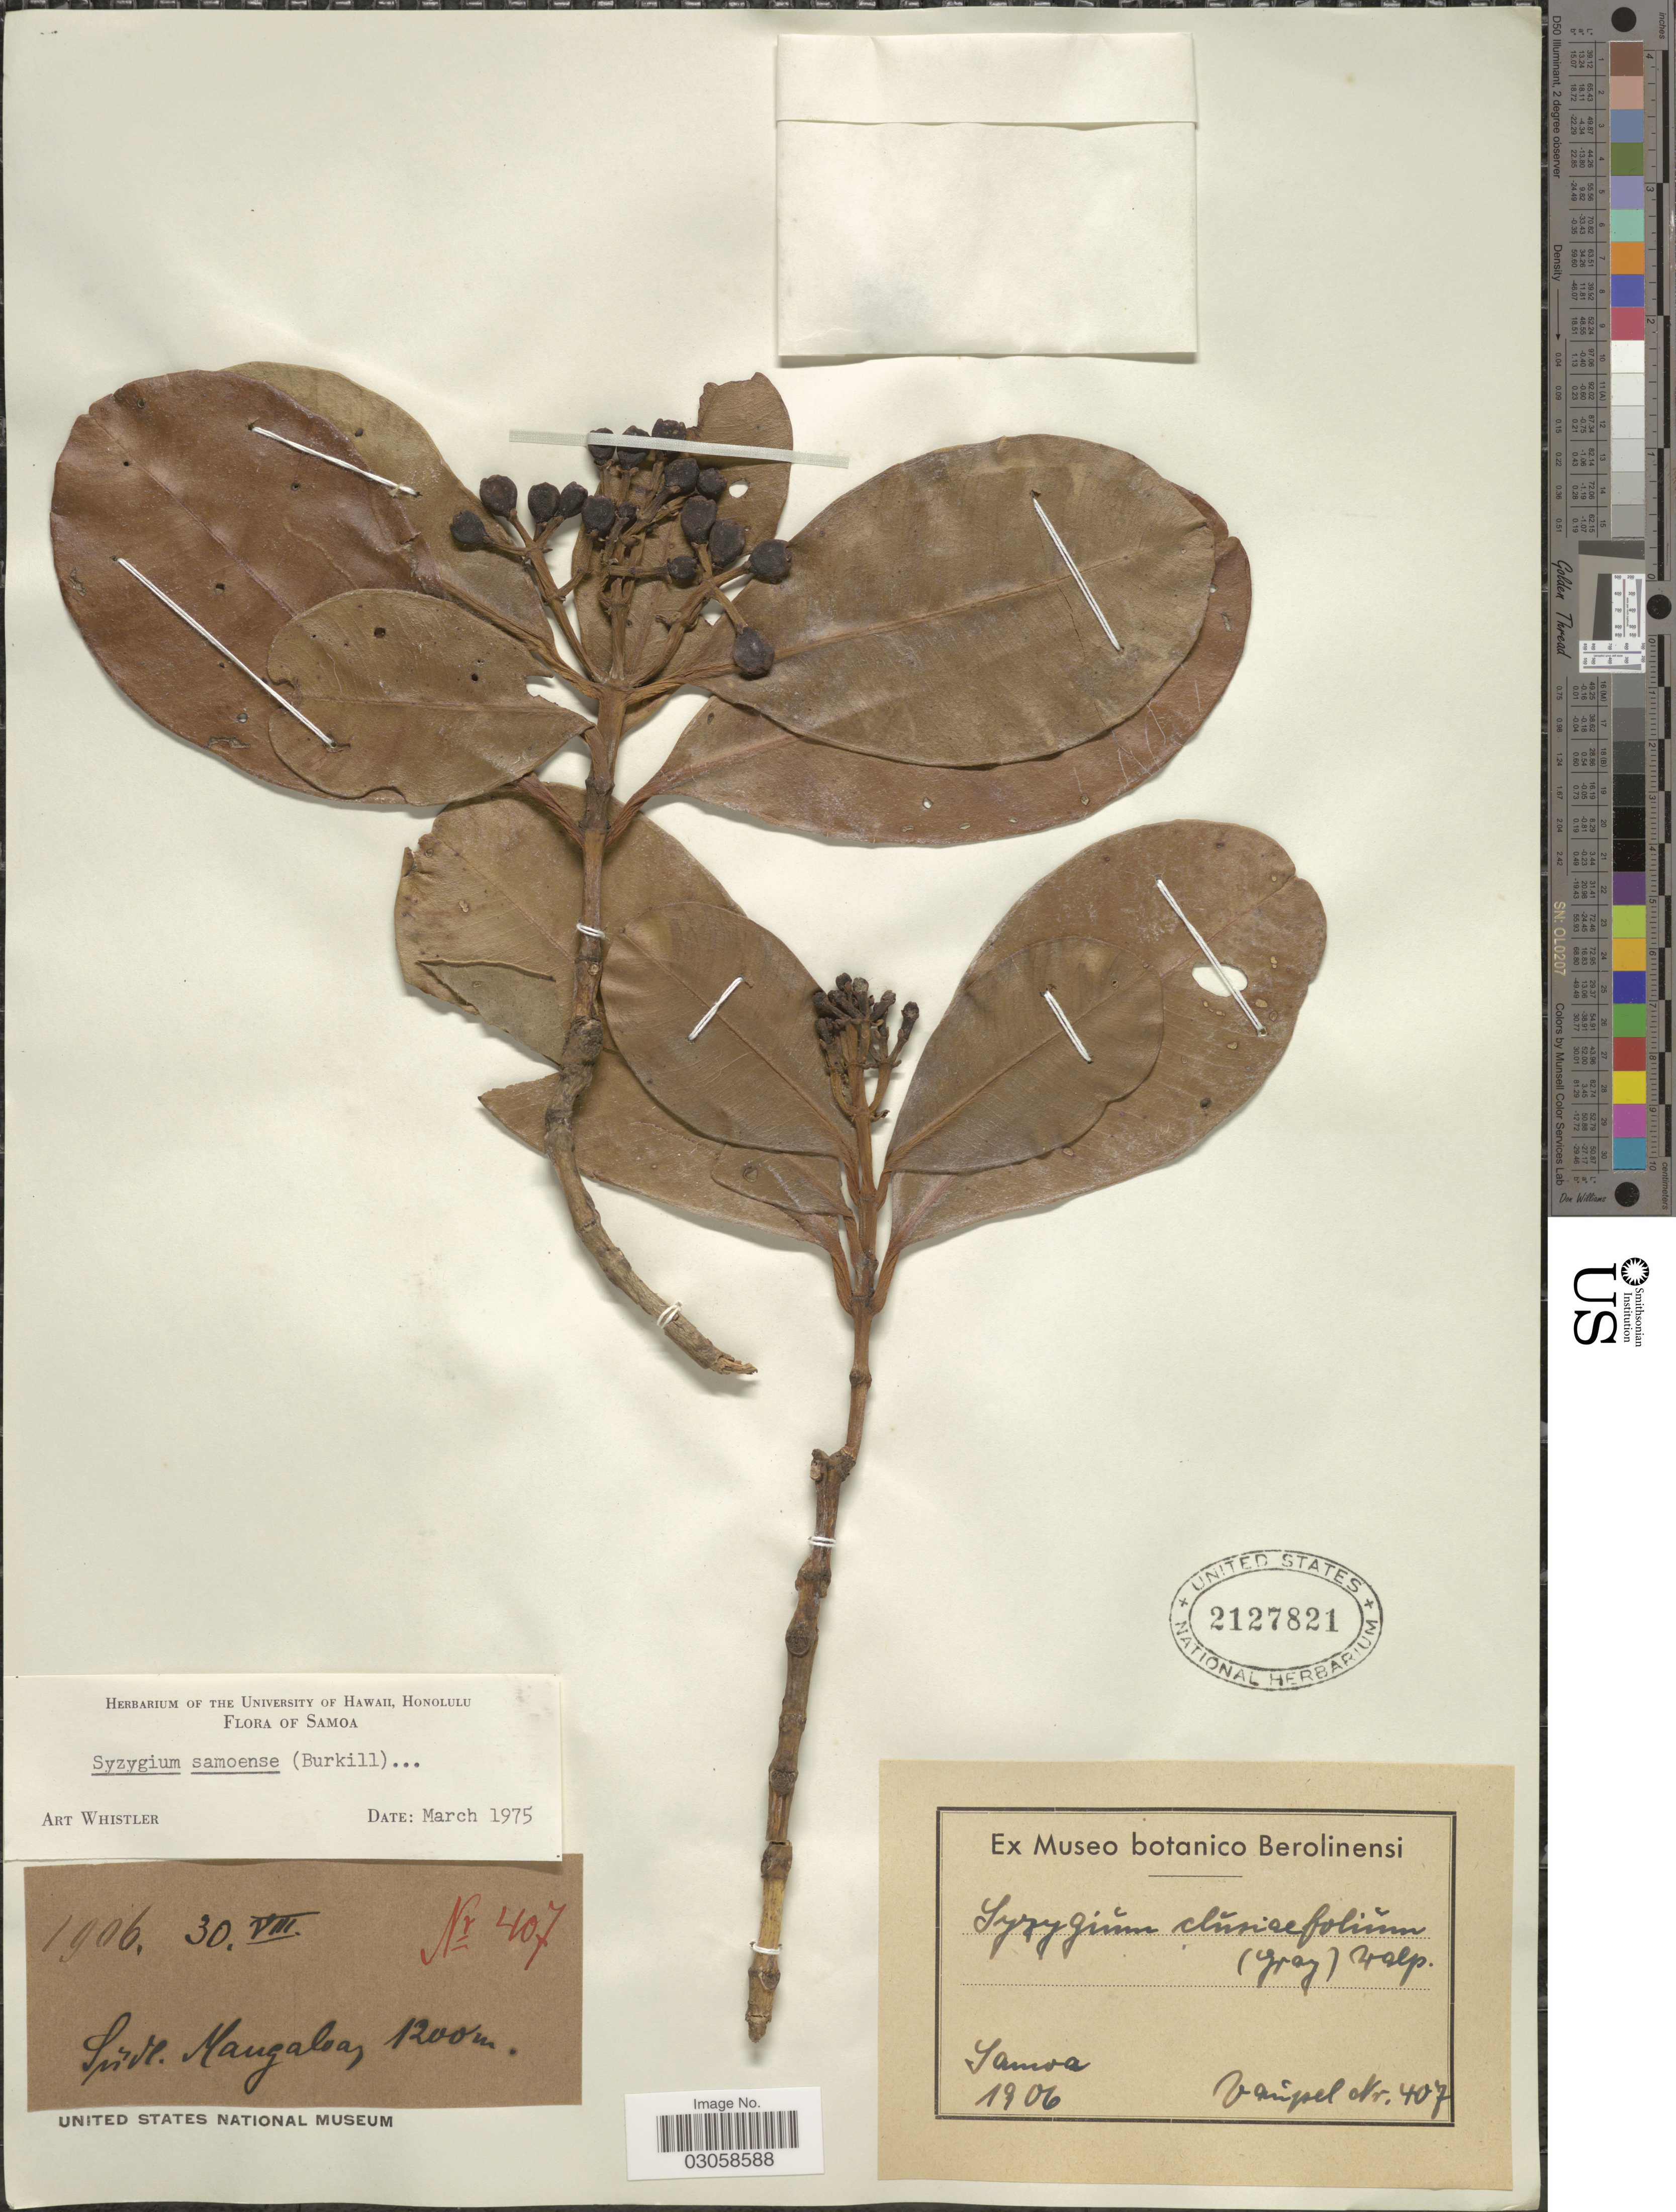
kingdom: Plantae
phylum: Tracheophyta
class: Magnoliopsida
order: Myrtales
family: Myrtaceae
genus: Syzygium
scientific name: Syzygium samoense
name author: (Burk.) Whistler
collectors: Vaupel, -- & et al.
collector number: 407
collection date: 1906-08-30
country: Samoa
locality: Samoa. Südl. Mangaloa.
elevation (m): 1200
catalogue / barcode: US 2127821